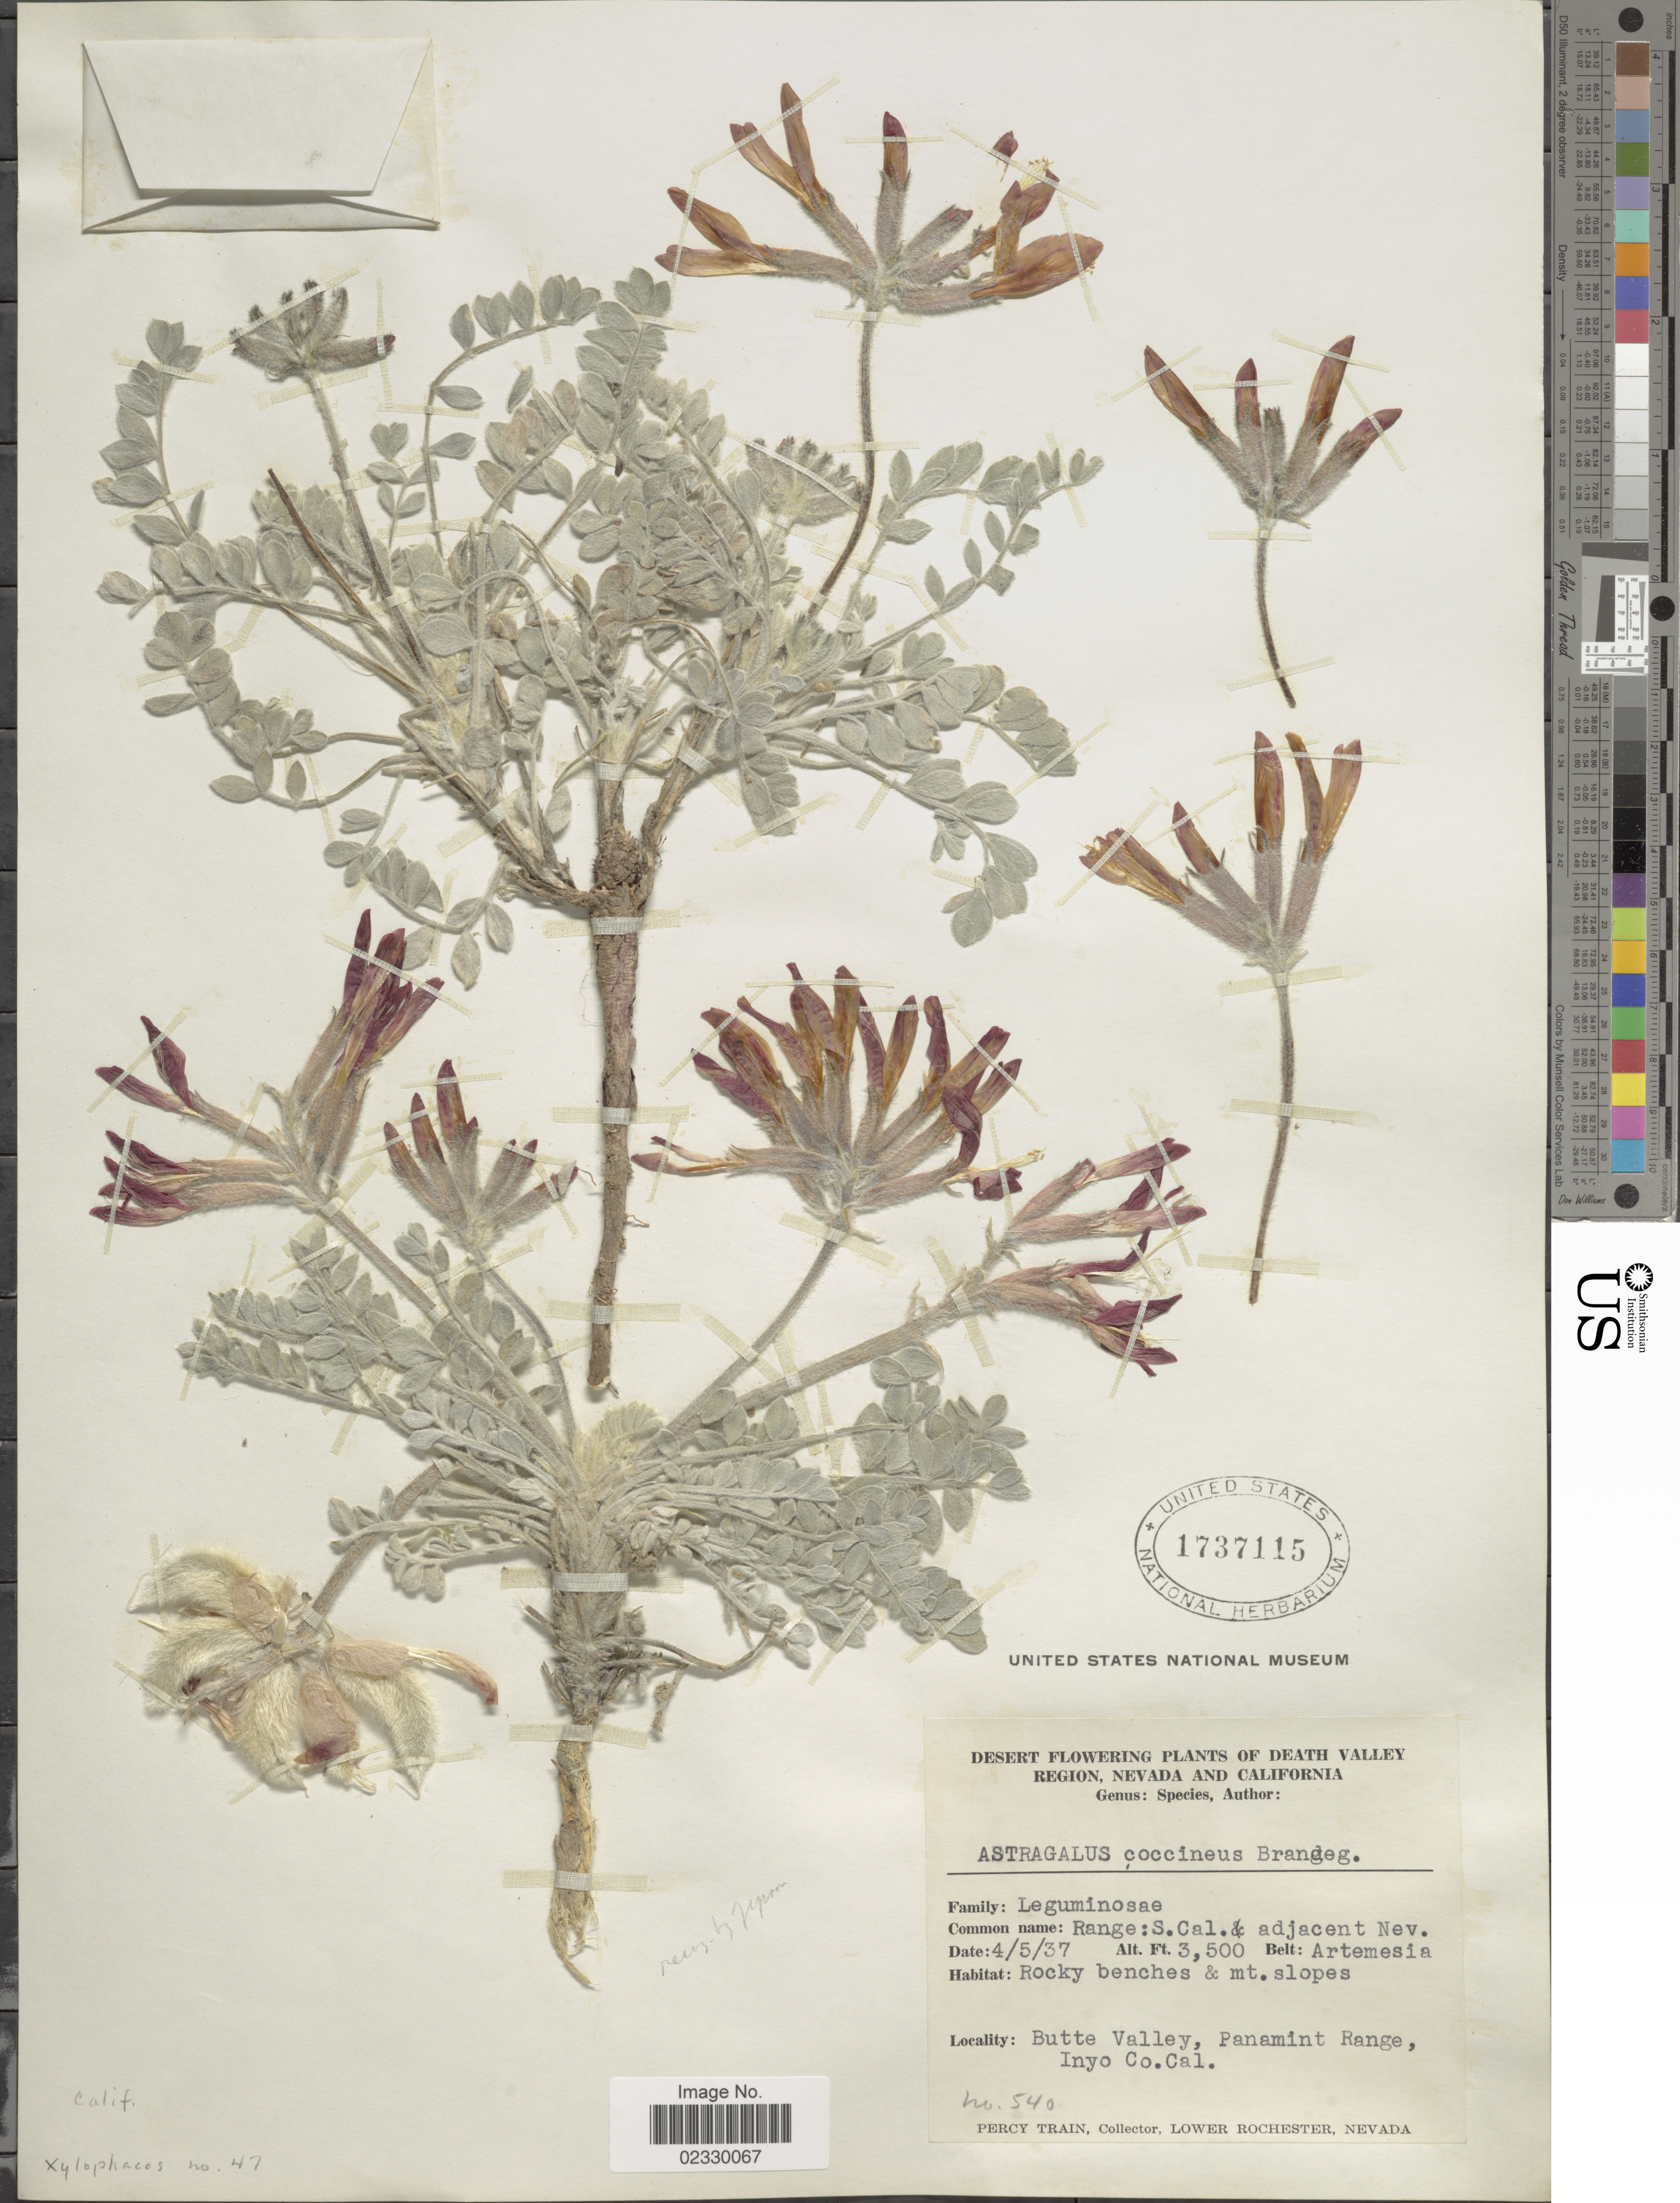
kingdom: Plantae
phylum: Tracheophyta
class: Magnoliopsida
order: Fabales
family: Fabaceae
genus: Astragalus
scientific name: Astragalus coccineus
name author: (Parry) Brandegee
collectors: P. Train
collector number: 540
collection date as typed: Transcribed d/m/y: 5/4/37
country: United States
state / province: California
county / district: Inyo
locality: Death Valley Region, Range: S. Cal. & adjacent Nev, Rocky benches & mt slopes, Butte Valley, Panamint Range, Inyo Co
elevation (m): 1067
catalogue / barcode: US 1737115